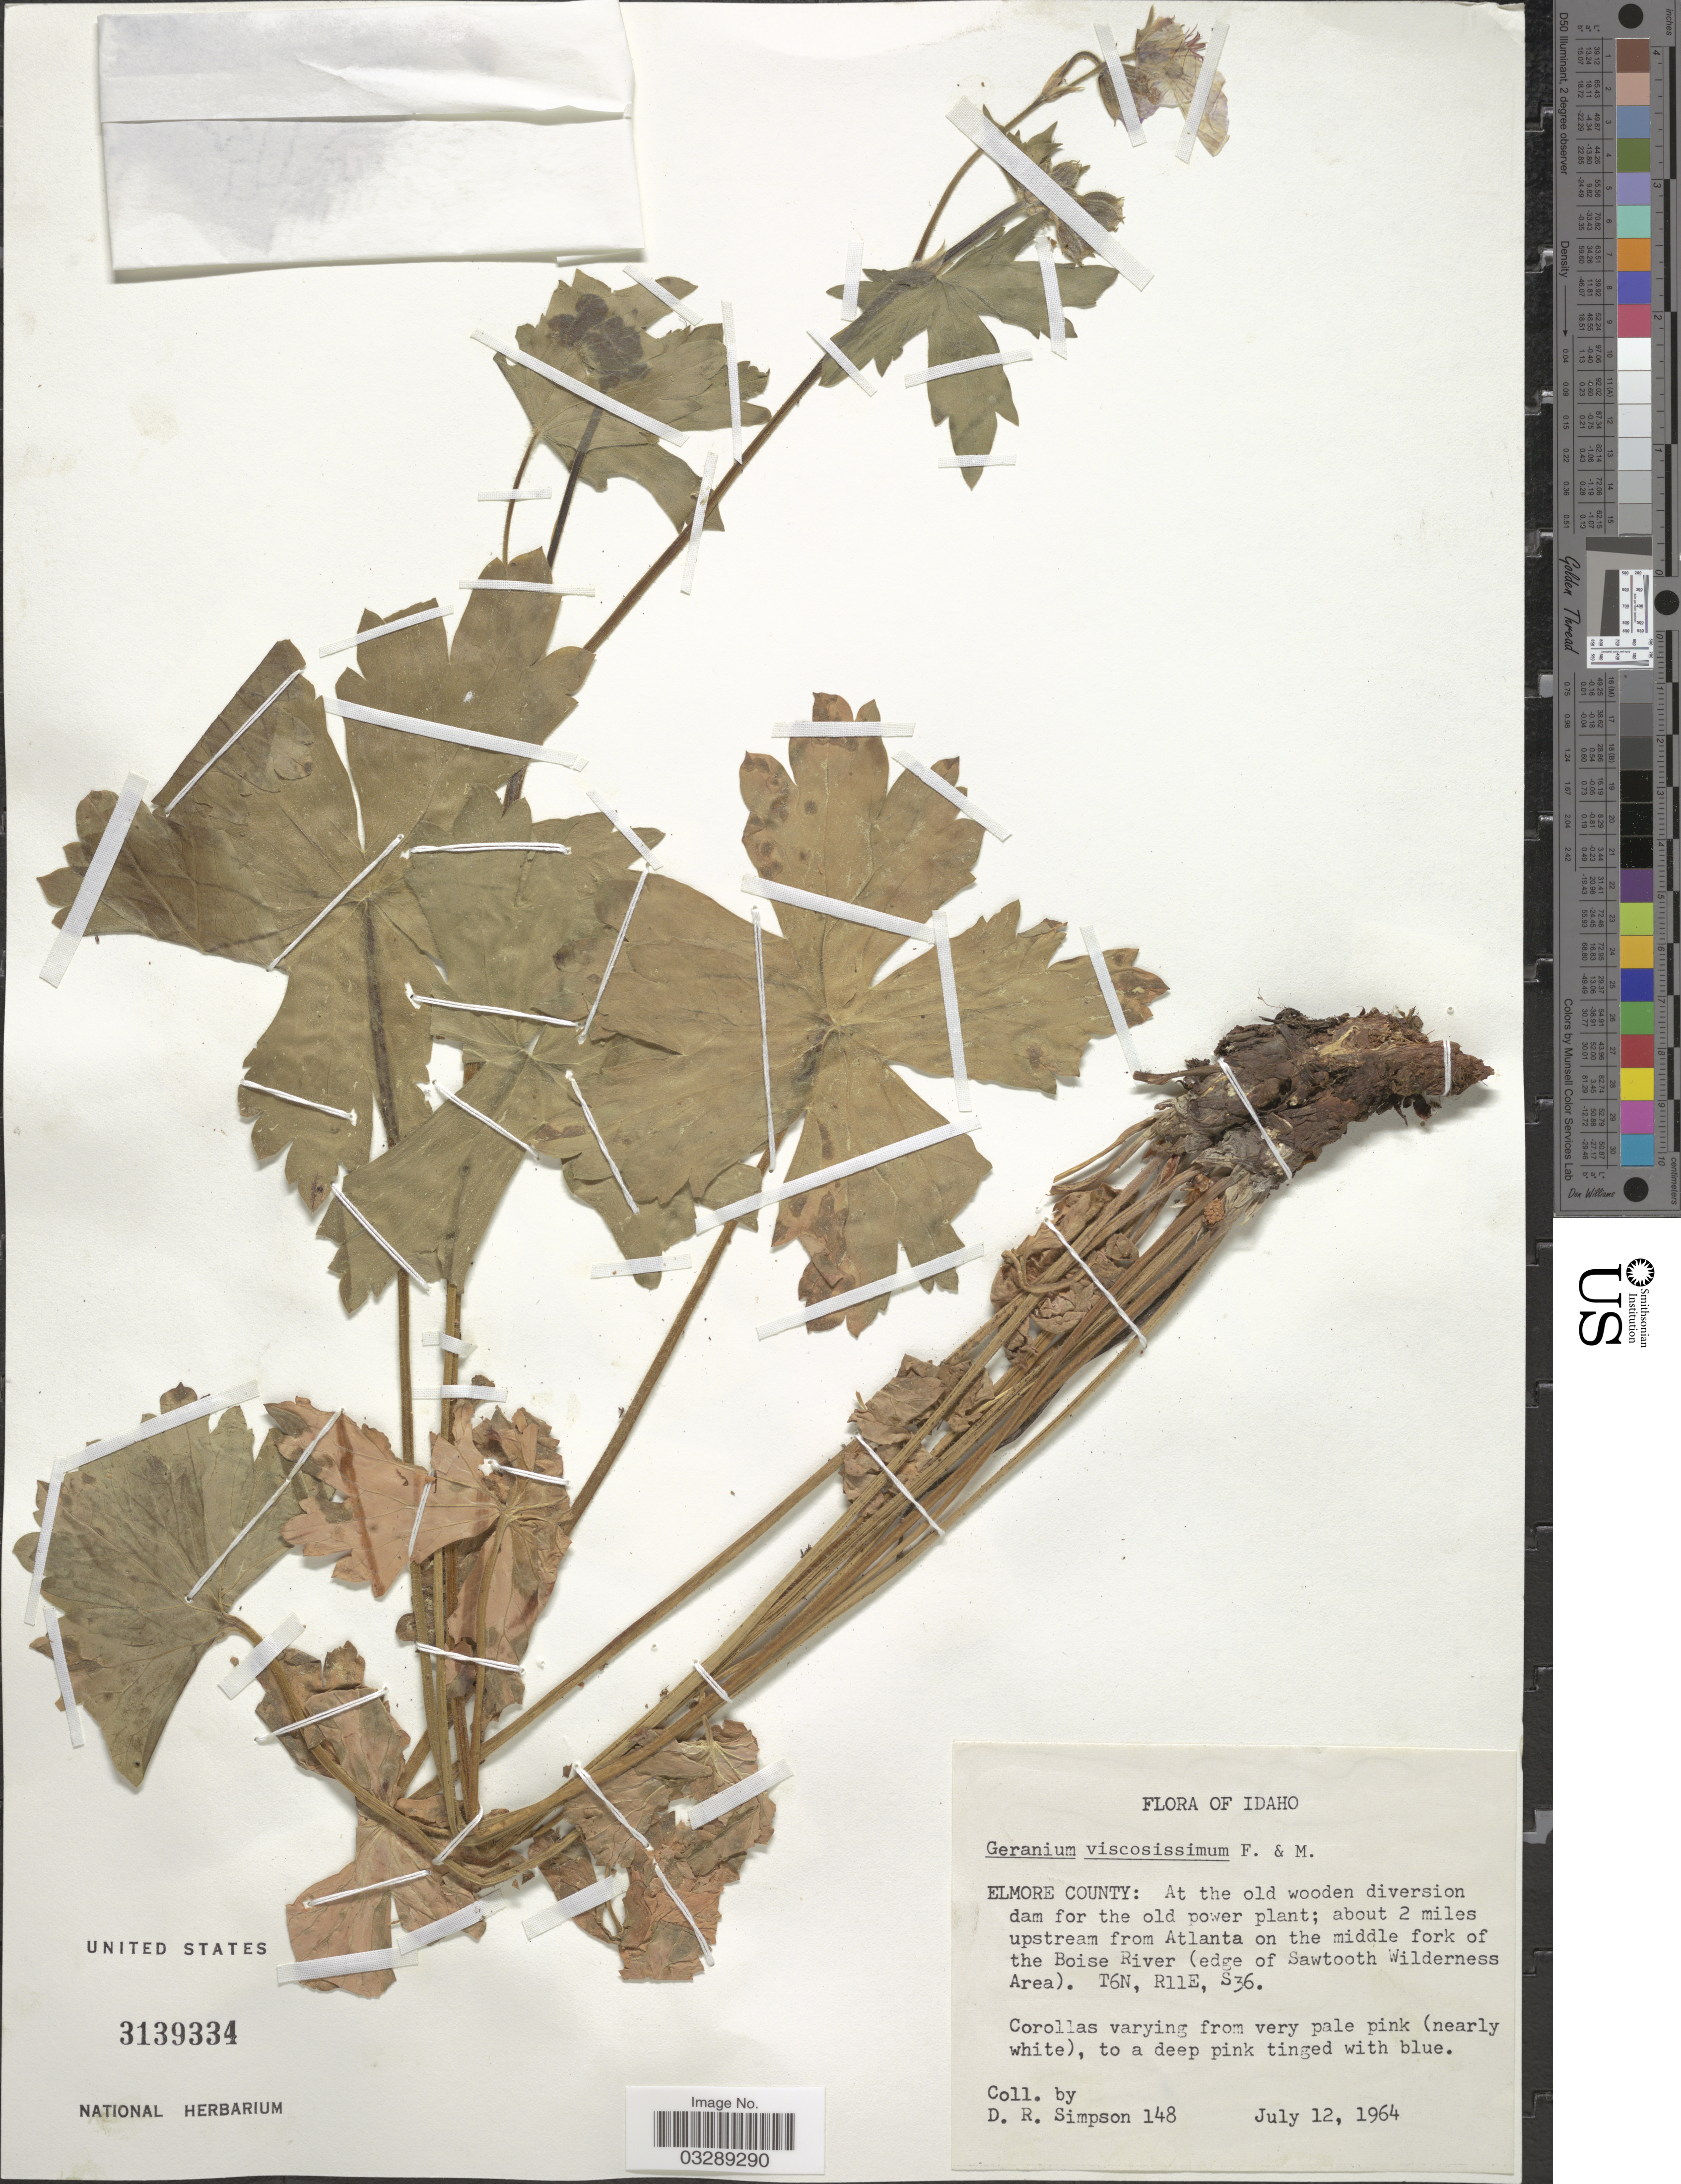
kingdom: Plantae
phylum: Tracheophyta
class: Magnoliopsida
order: Geraniales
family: Geraniaceae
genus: Geranium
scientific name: Geranium viscosissimum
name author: Fisch. & C.A. Mey.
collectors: D. R. Simpson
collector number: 148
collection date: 1964-07-12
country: United States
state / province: Idaho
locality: Elmore County: about 2 miles upstream from Atlanta on the middle fork of the Boise River (edge of Sawtooth Wilderness Area). T6N, R11E, S36.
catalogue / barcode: US 3139334